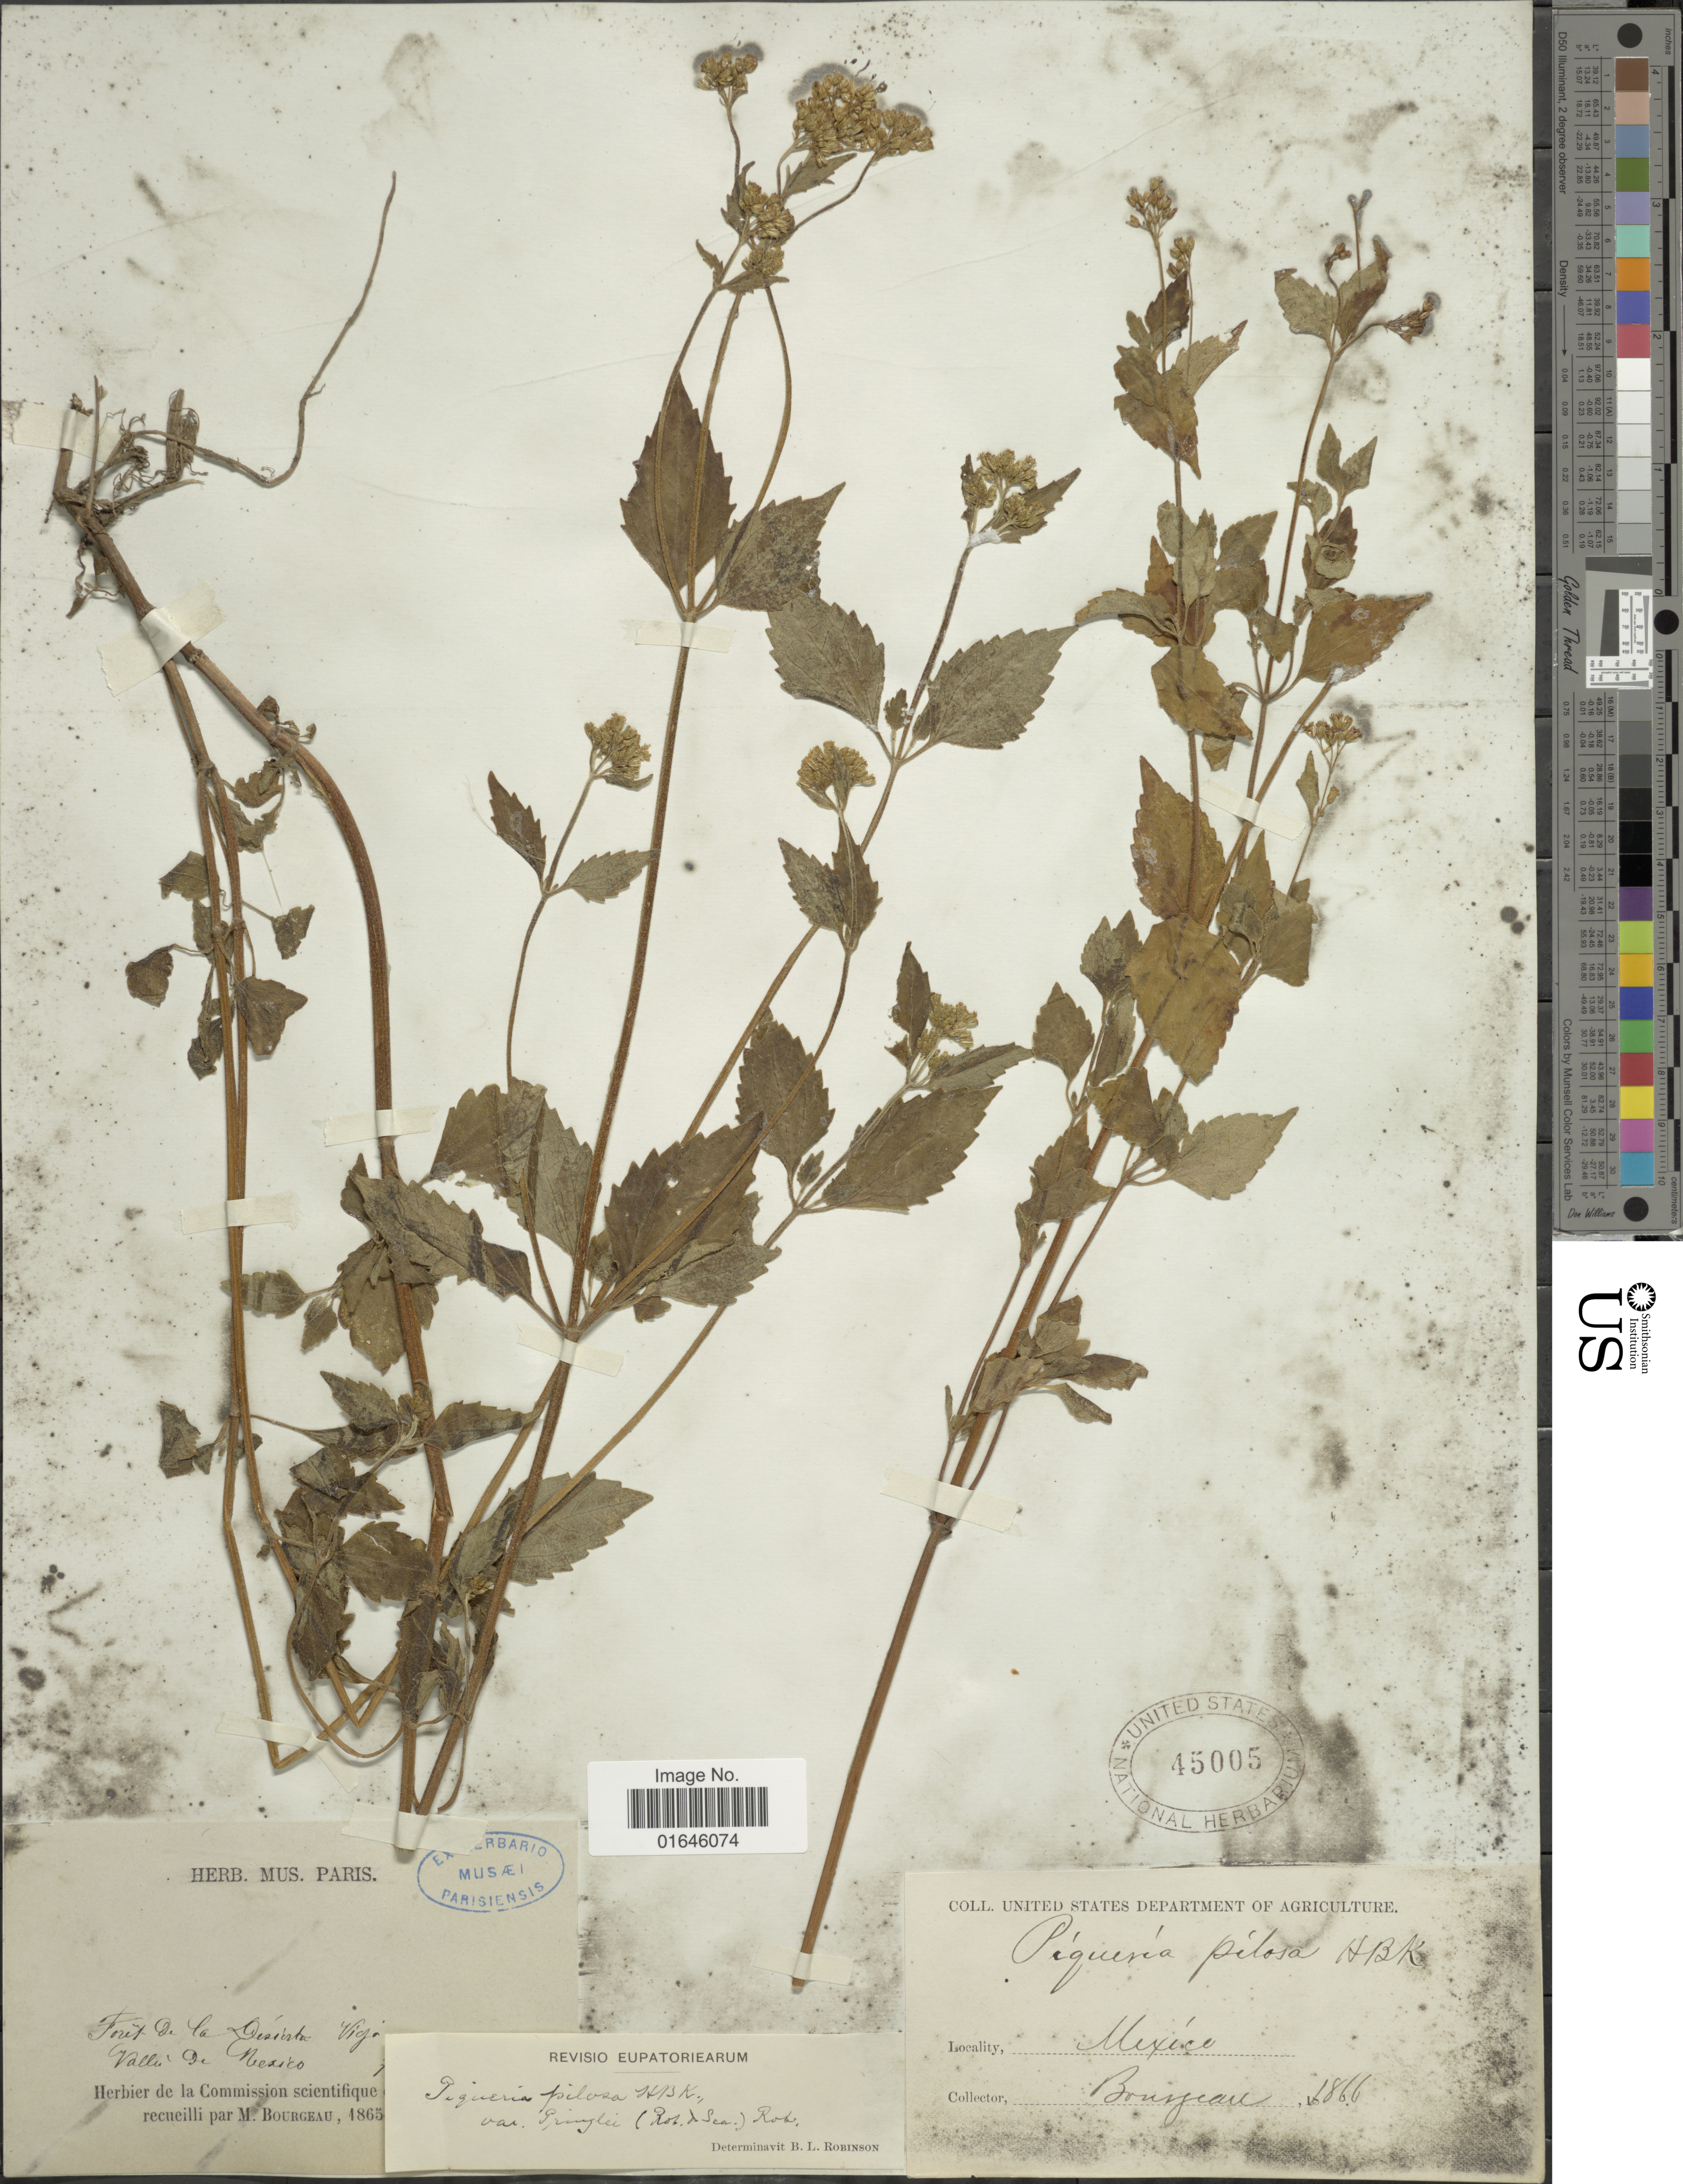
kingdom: Plantae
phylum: Tracheophyta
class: Magnoliopsida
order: Asterales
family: Asteraceae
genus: Piqueria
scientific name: Piqueria pilosa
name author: Kunth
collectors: M. Bourgeau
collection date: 1866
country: Mexico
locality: Foret de la Desirte Viga, Valle de Mexico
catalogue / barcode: US 45005